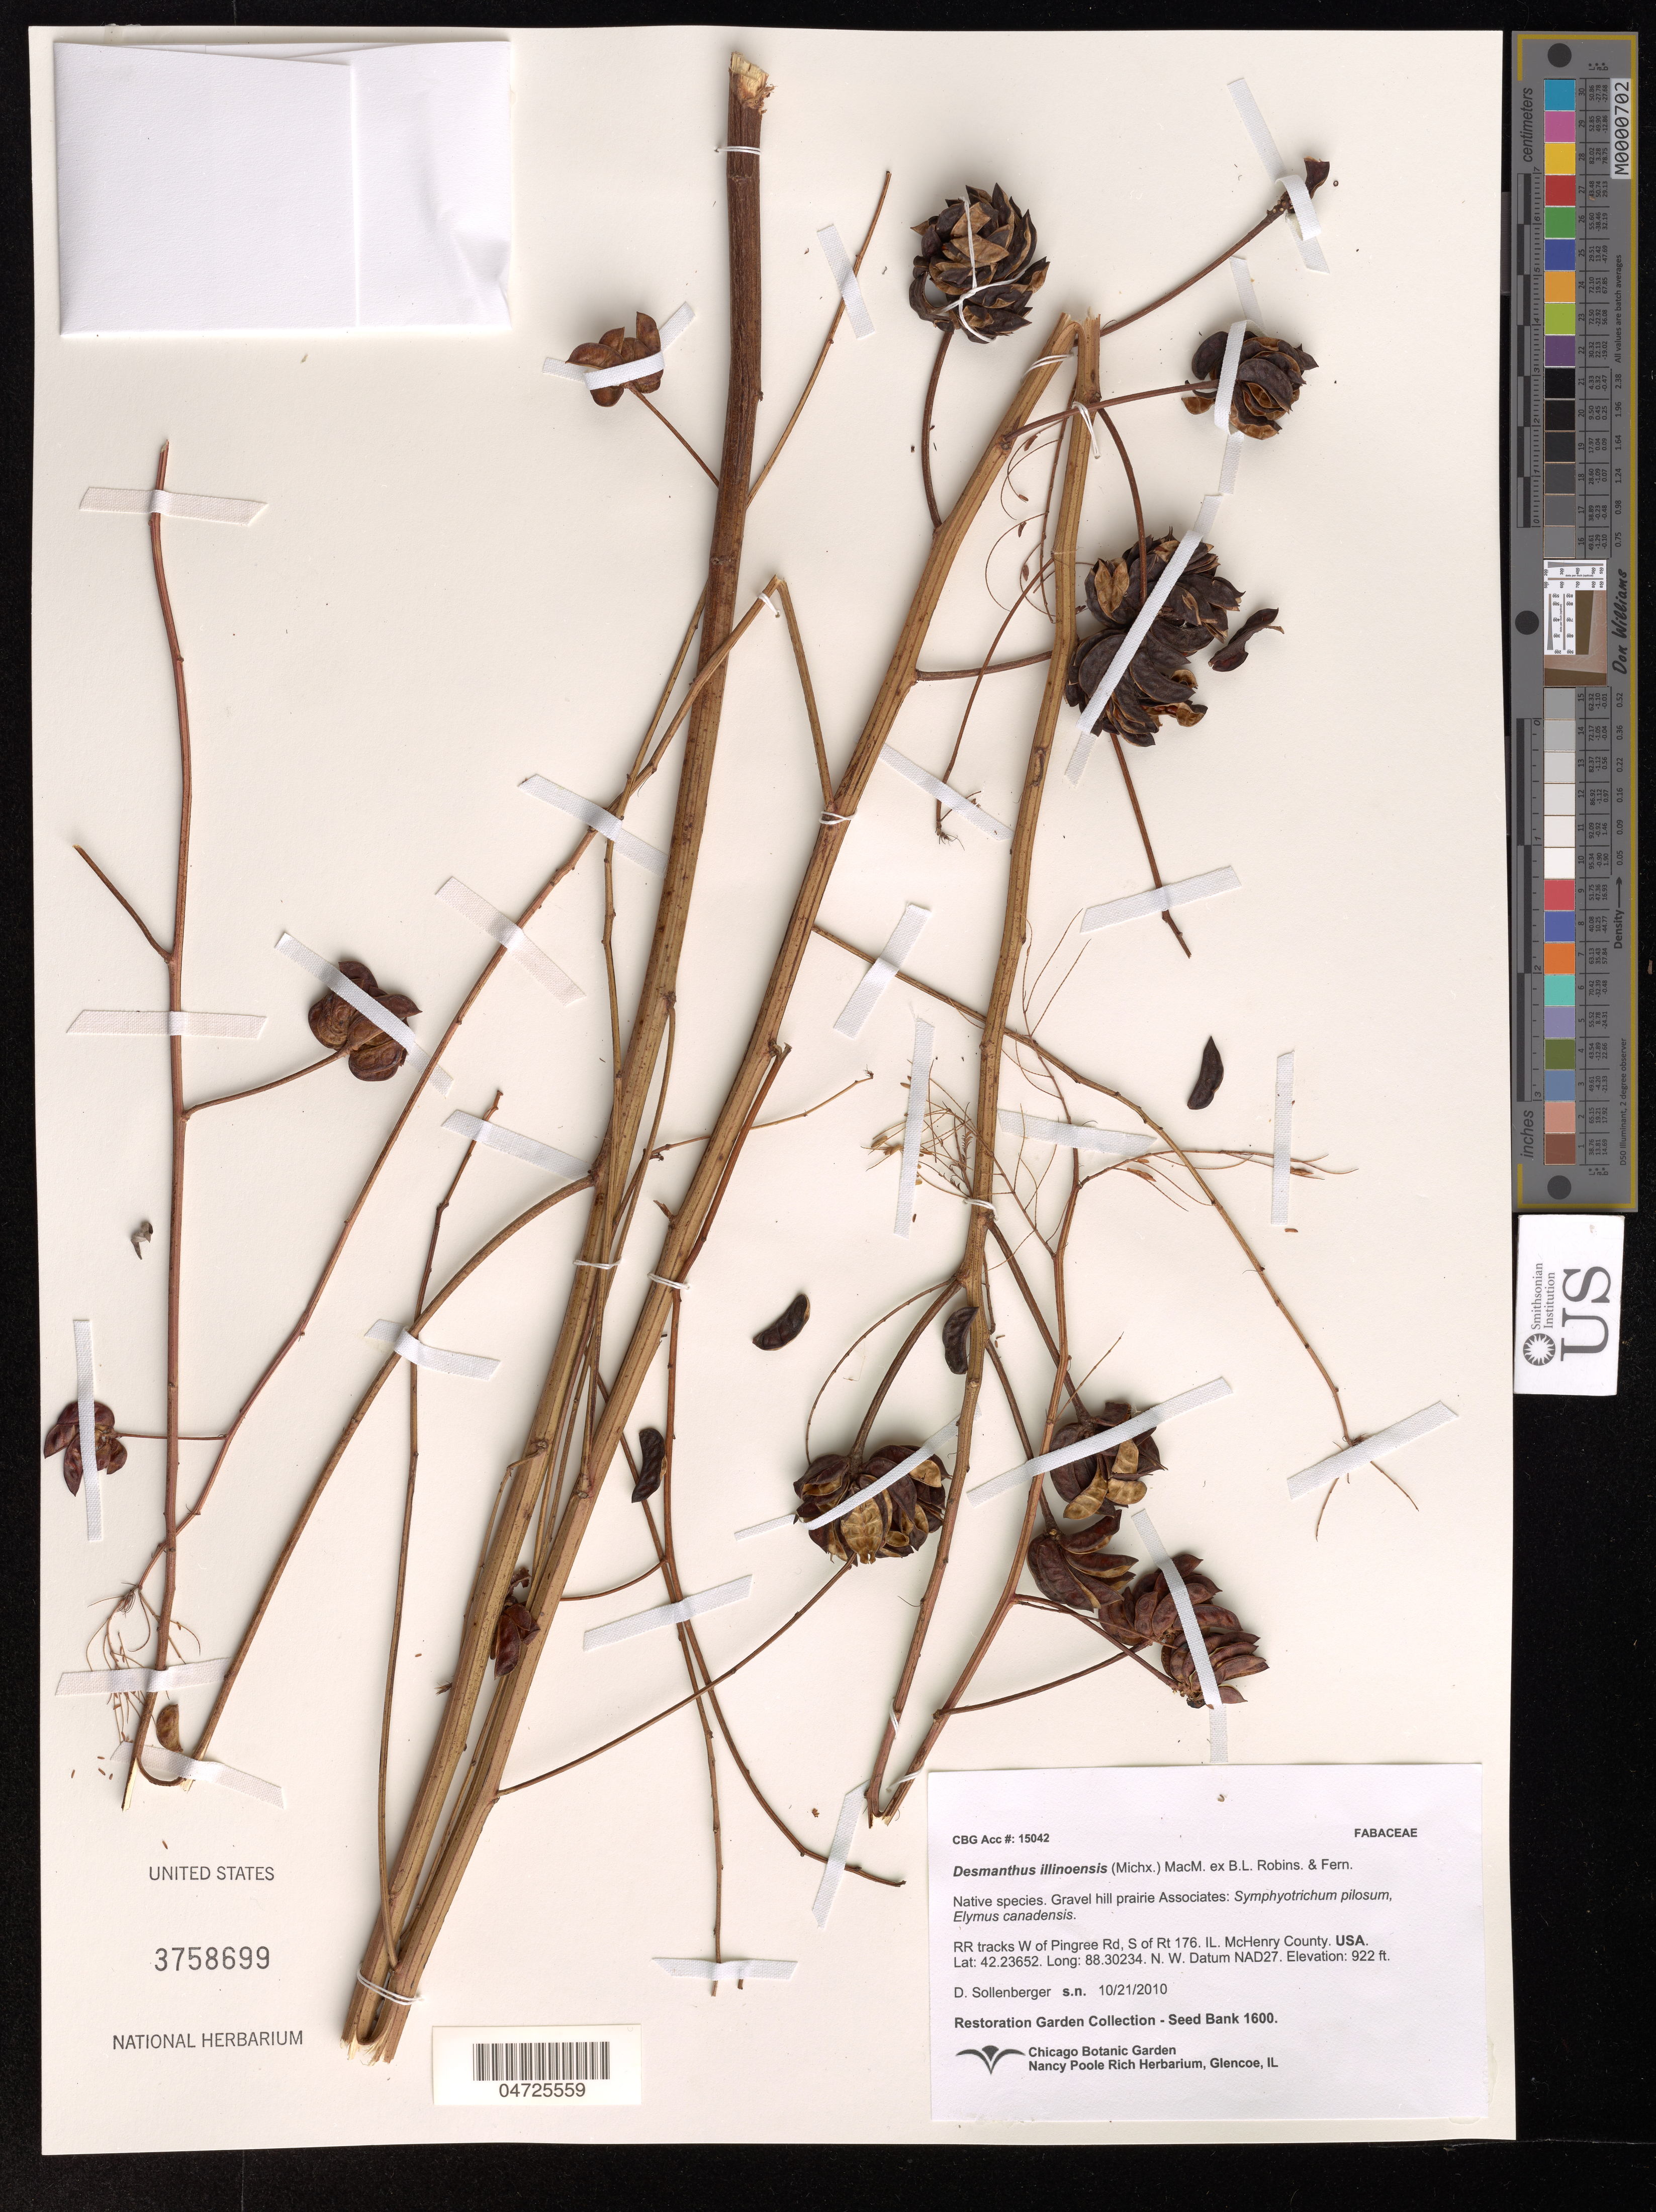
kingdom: Plantae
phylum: Tracheophyta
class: Magnoliopsida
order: Fabales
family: Fabaceae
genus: Desmanthus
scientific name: Desmanthus illinoensis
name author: (Michx.) MacMill.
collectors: D. Sollenberger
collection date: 2010-10-21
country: United States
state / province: Illinois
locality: RR tracks W of Pingree Rd, S of Rt 176. McHenry County. N. W. Datum NAD27.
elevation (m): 281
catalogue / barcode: US 3758699